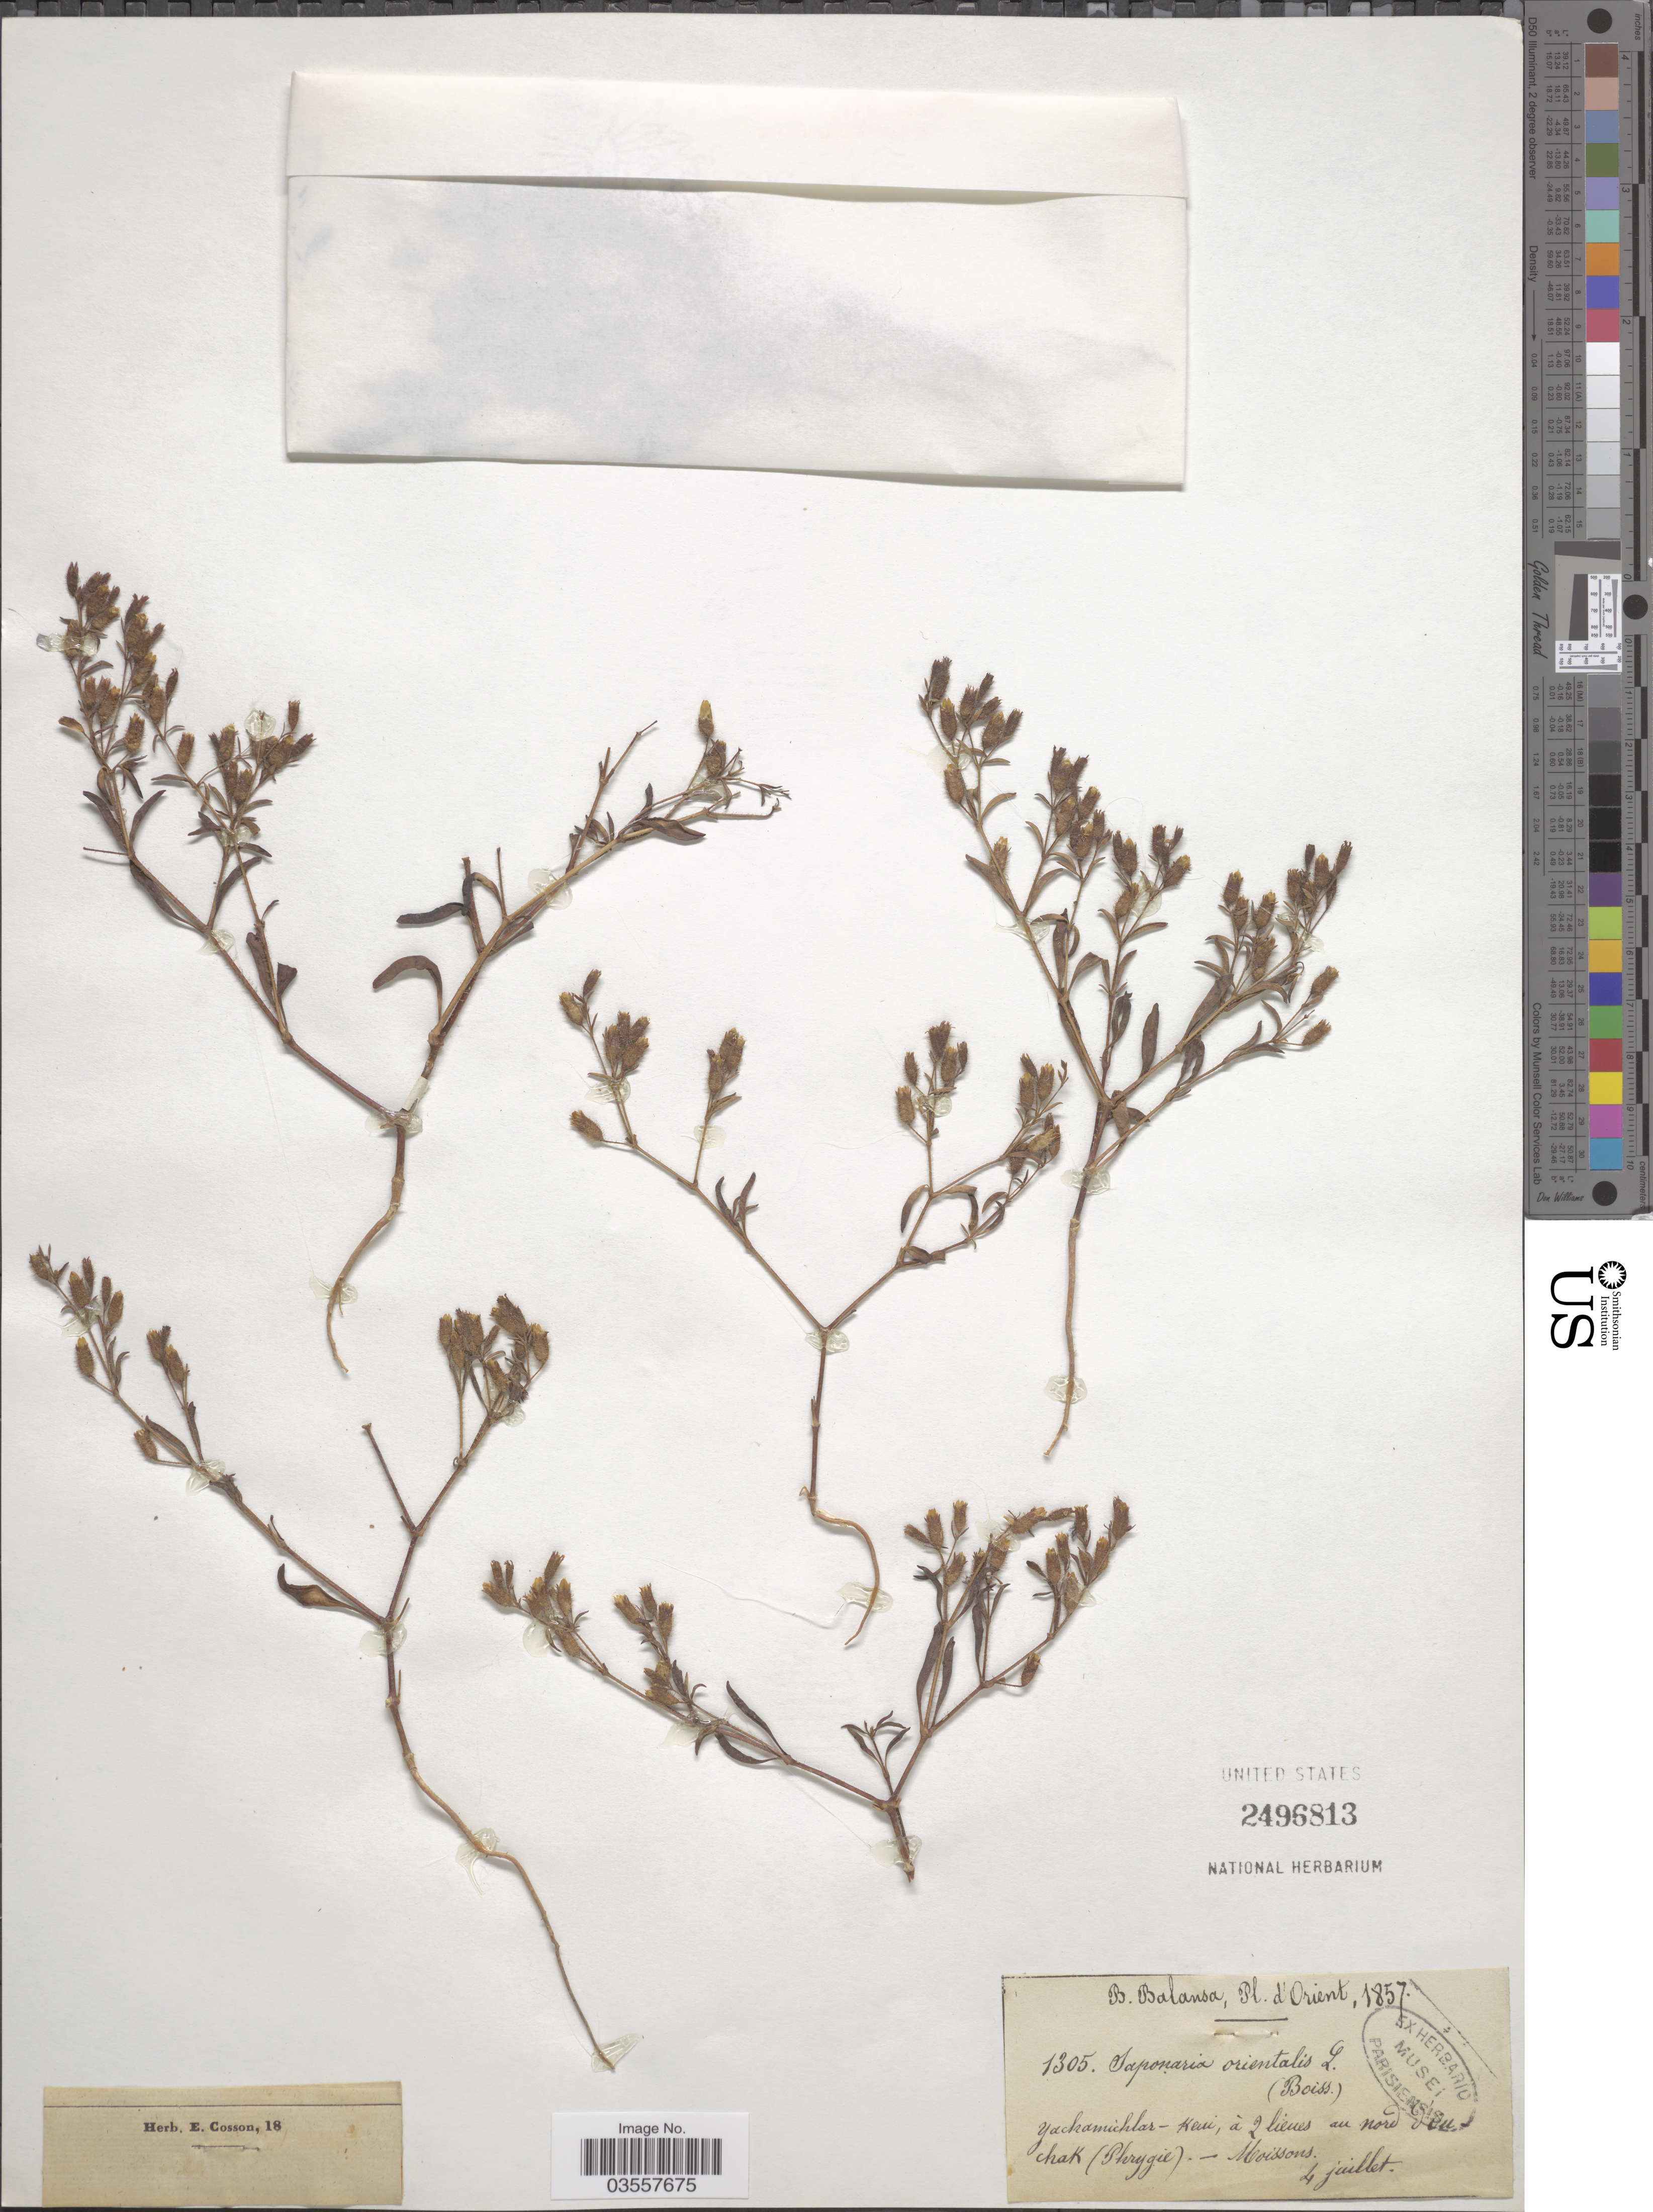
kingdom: Plantae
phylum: Tracheophyta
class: Magnoliopsida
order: Caryophyllales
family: Caryophyllaceae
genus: Saponaria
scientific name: Saponaria orientalis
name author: L.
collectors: B. Balansa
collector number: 1305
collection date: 1857-07-04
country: Turkey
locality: Orient. Yackamicklar - Keui, à 2 lieues au nord d'du chack (Phrygie). Moissons.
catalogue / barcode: US 2496813